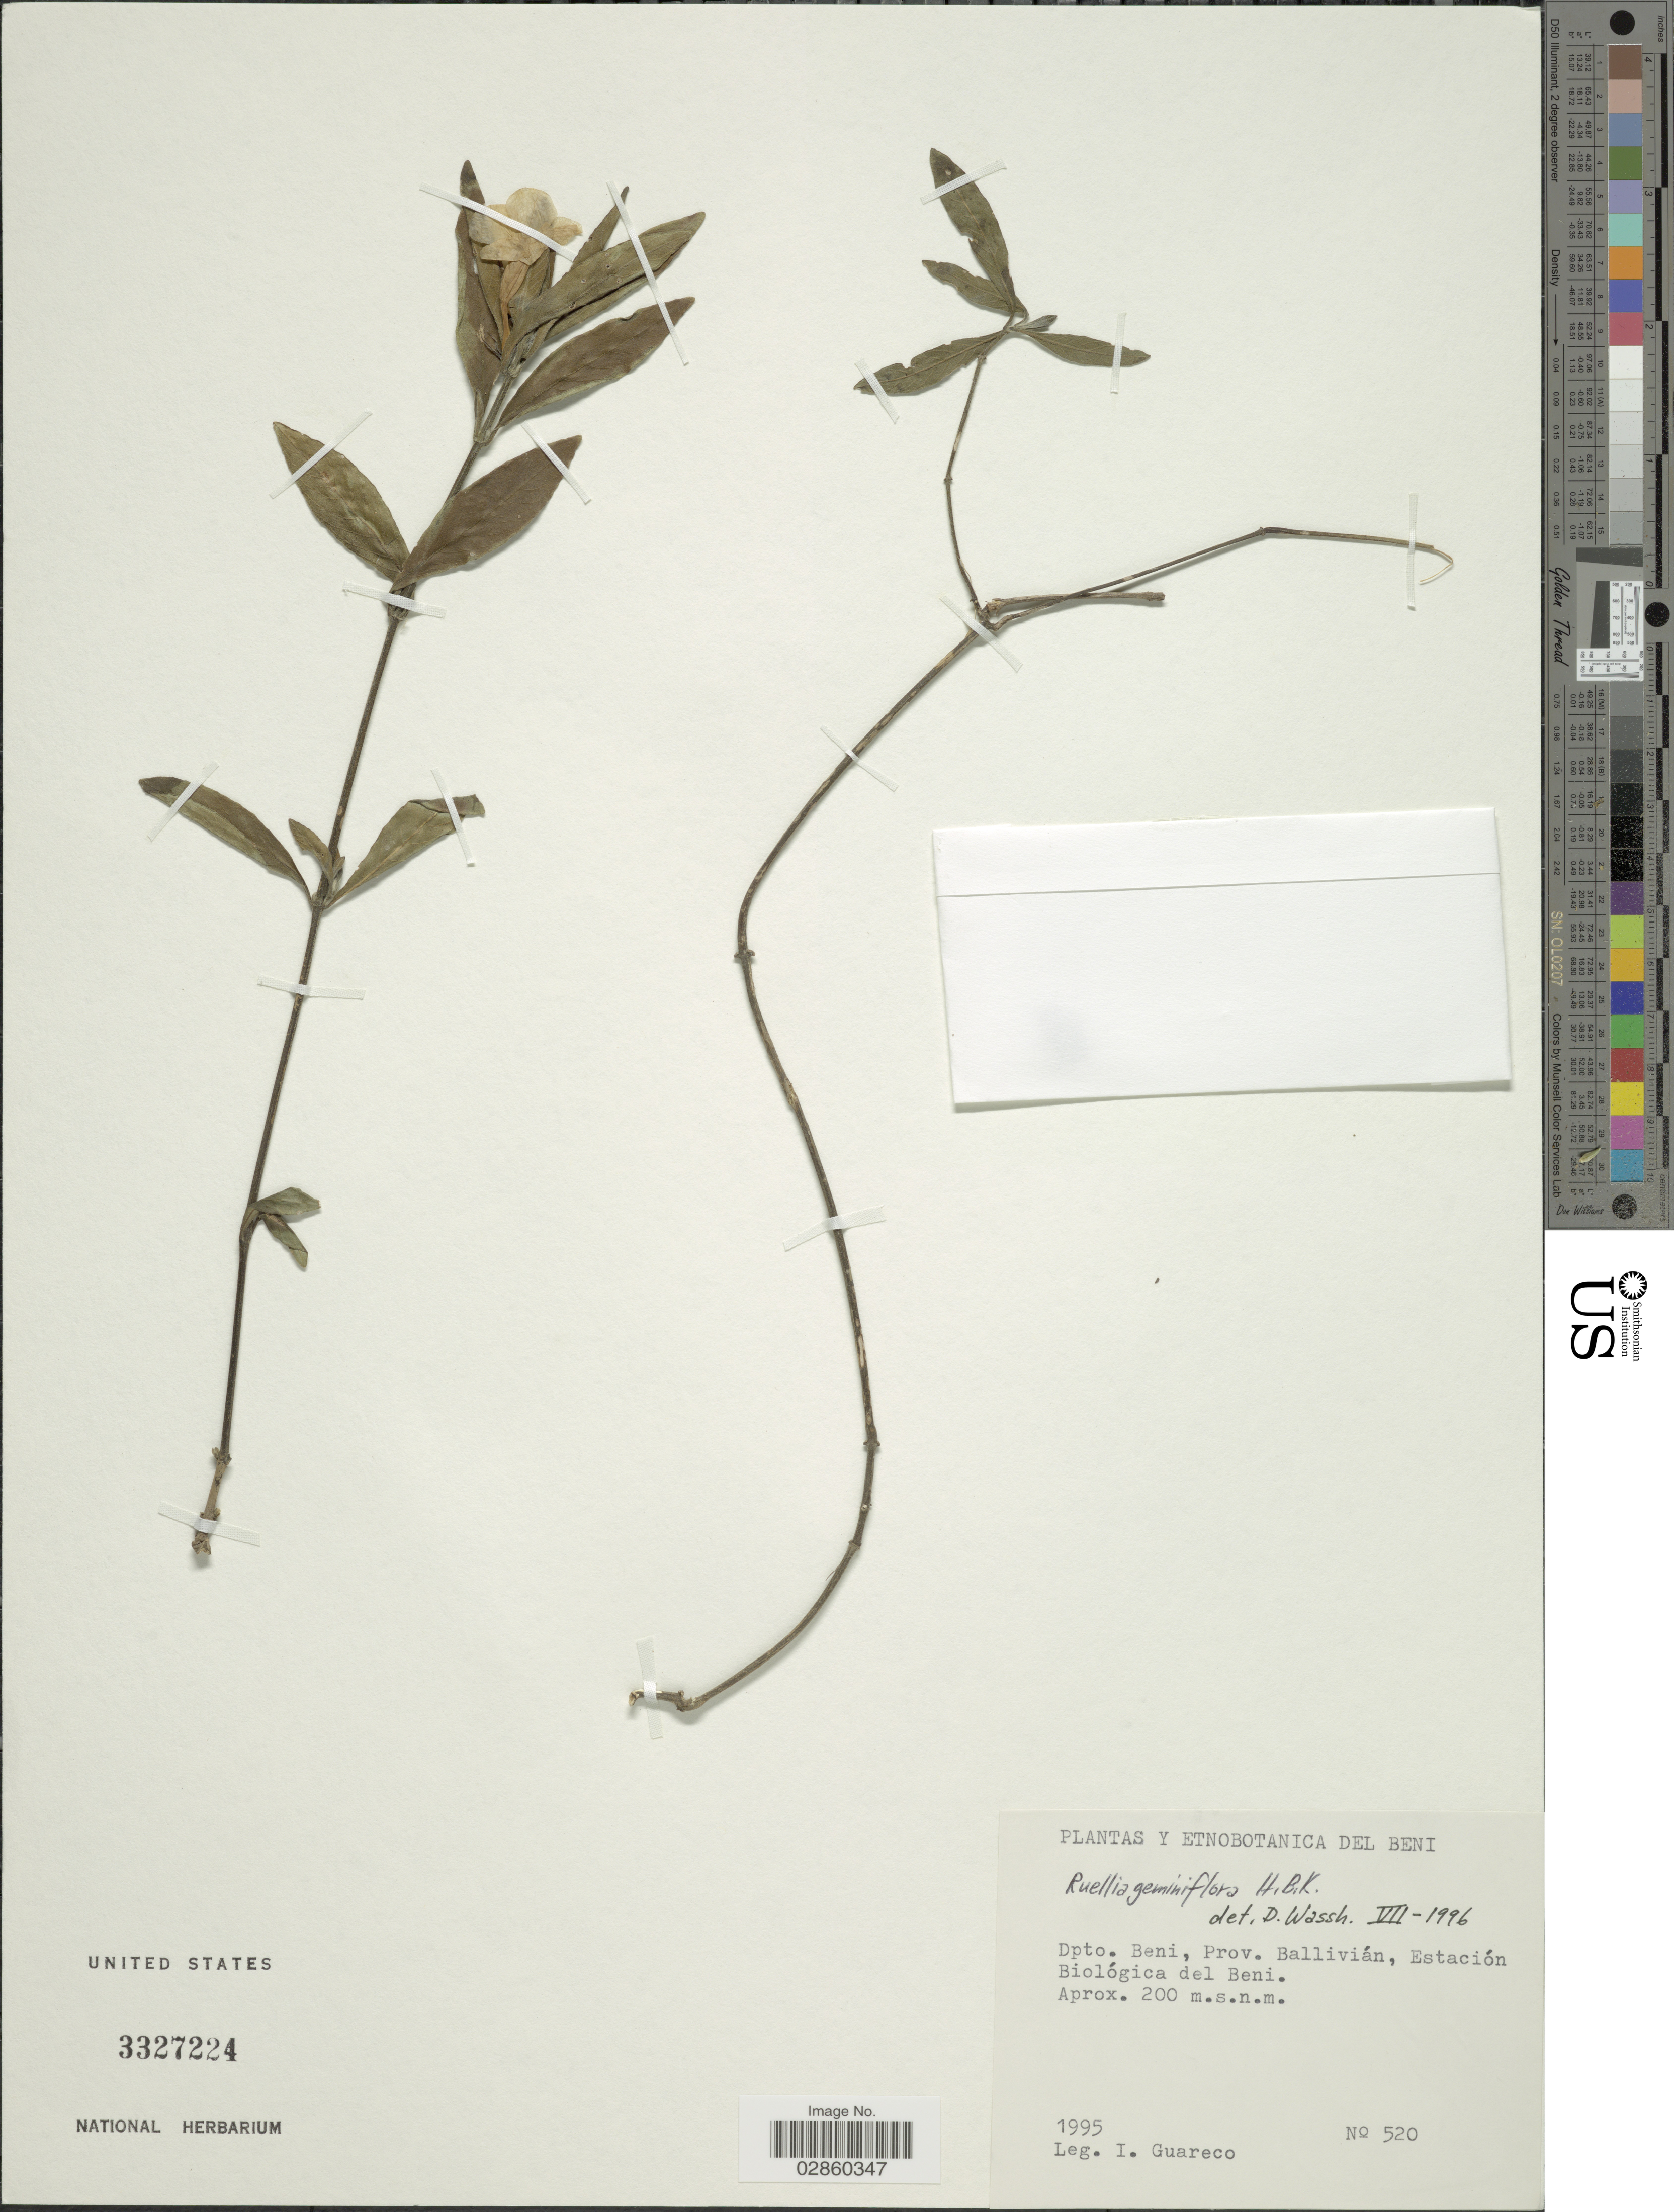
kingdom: Plantae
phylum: Tracheophyta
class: Magnoliopsida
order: Lamiales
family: Acanthaceae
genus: Ruellia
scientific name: Ruellia geminiflora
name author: Kunth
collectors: I. Guareco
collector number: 520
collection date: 1995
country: Bolivia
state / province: Beni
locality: Dpto. Beni, Prov. Ballivián, Estación Biológica del Beni.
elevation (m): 200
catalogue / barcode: US 3327224